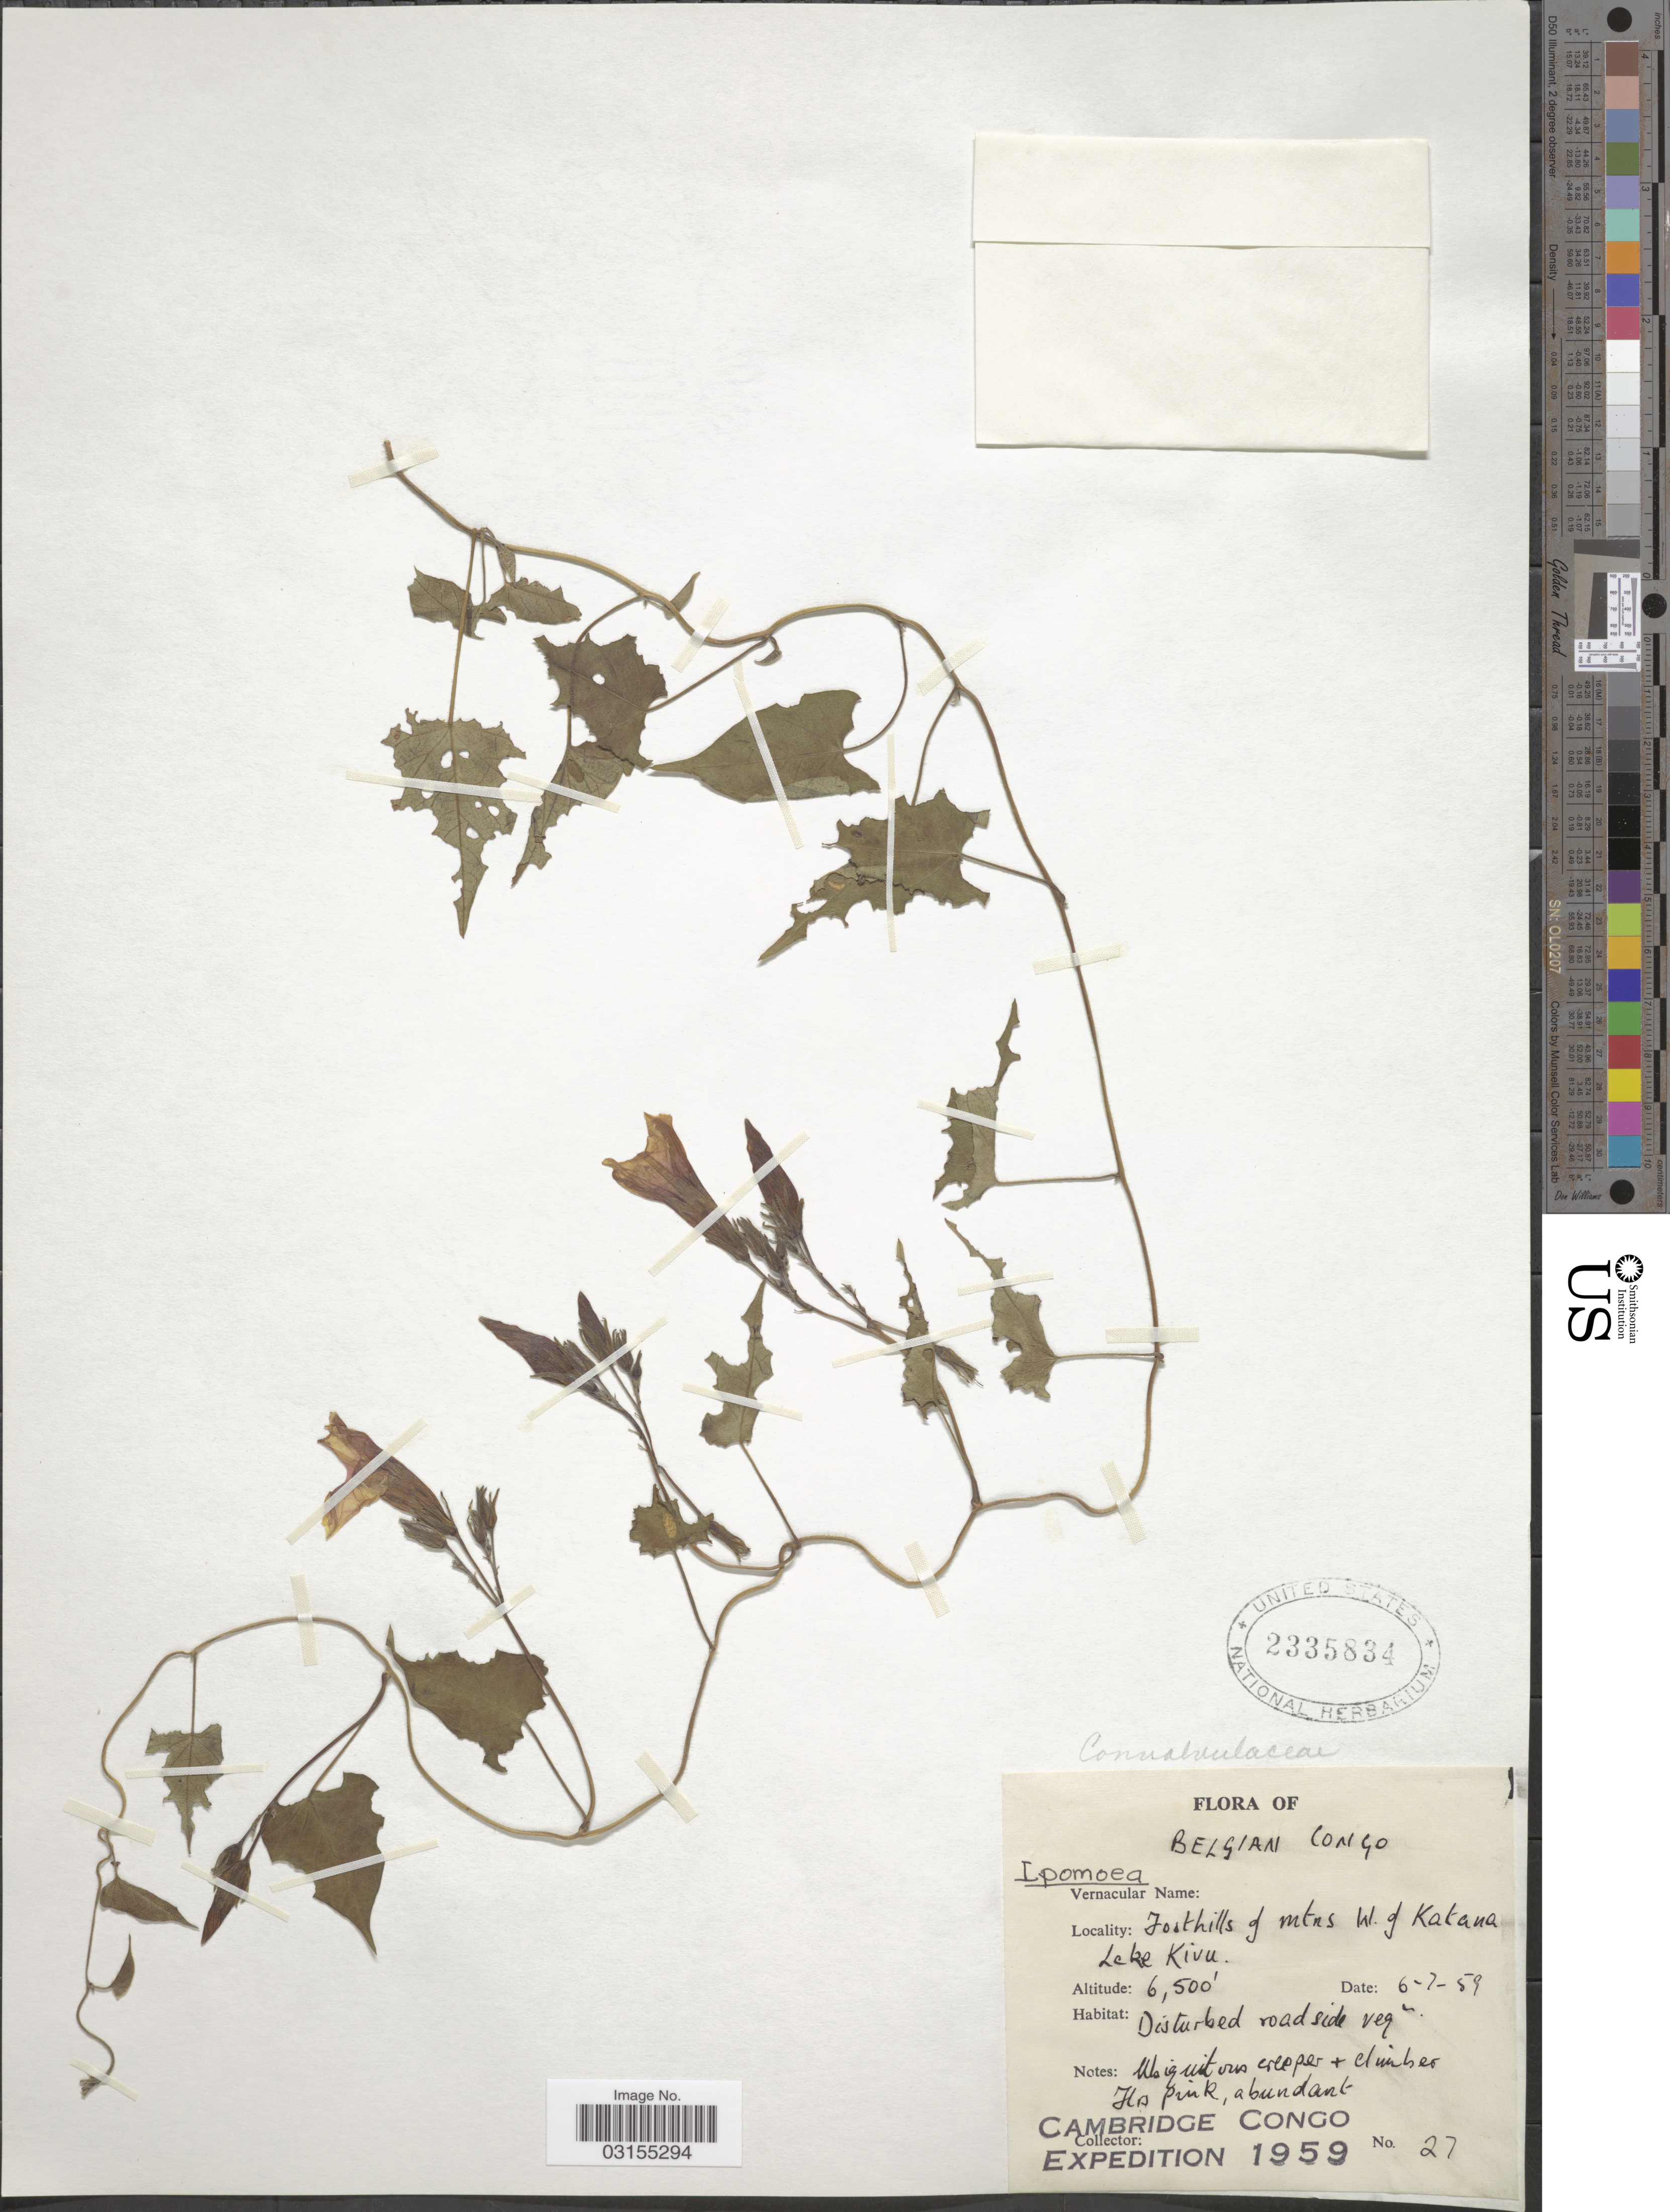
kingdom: Plantae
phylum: Tracheophyta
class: Magnoliopsida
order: Solanales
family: Convolvulaceae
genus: Ipomoea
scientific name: Ipomoea sp.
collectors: Cambridge Congo Expedition 1959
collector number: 27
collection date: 1959-07-06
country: Congo, Democratic Republic of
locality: Belgian Congo. Foothills of mtns W of Katana Lake Kivu.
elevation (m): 1981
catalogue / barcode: US 2335834